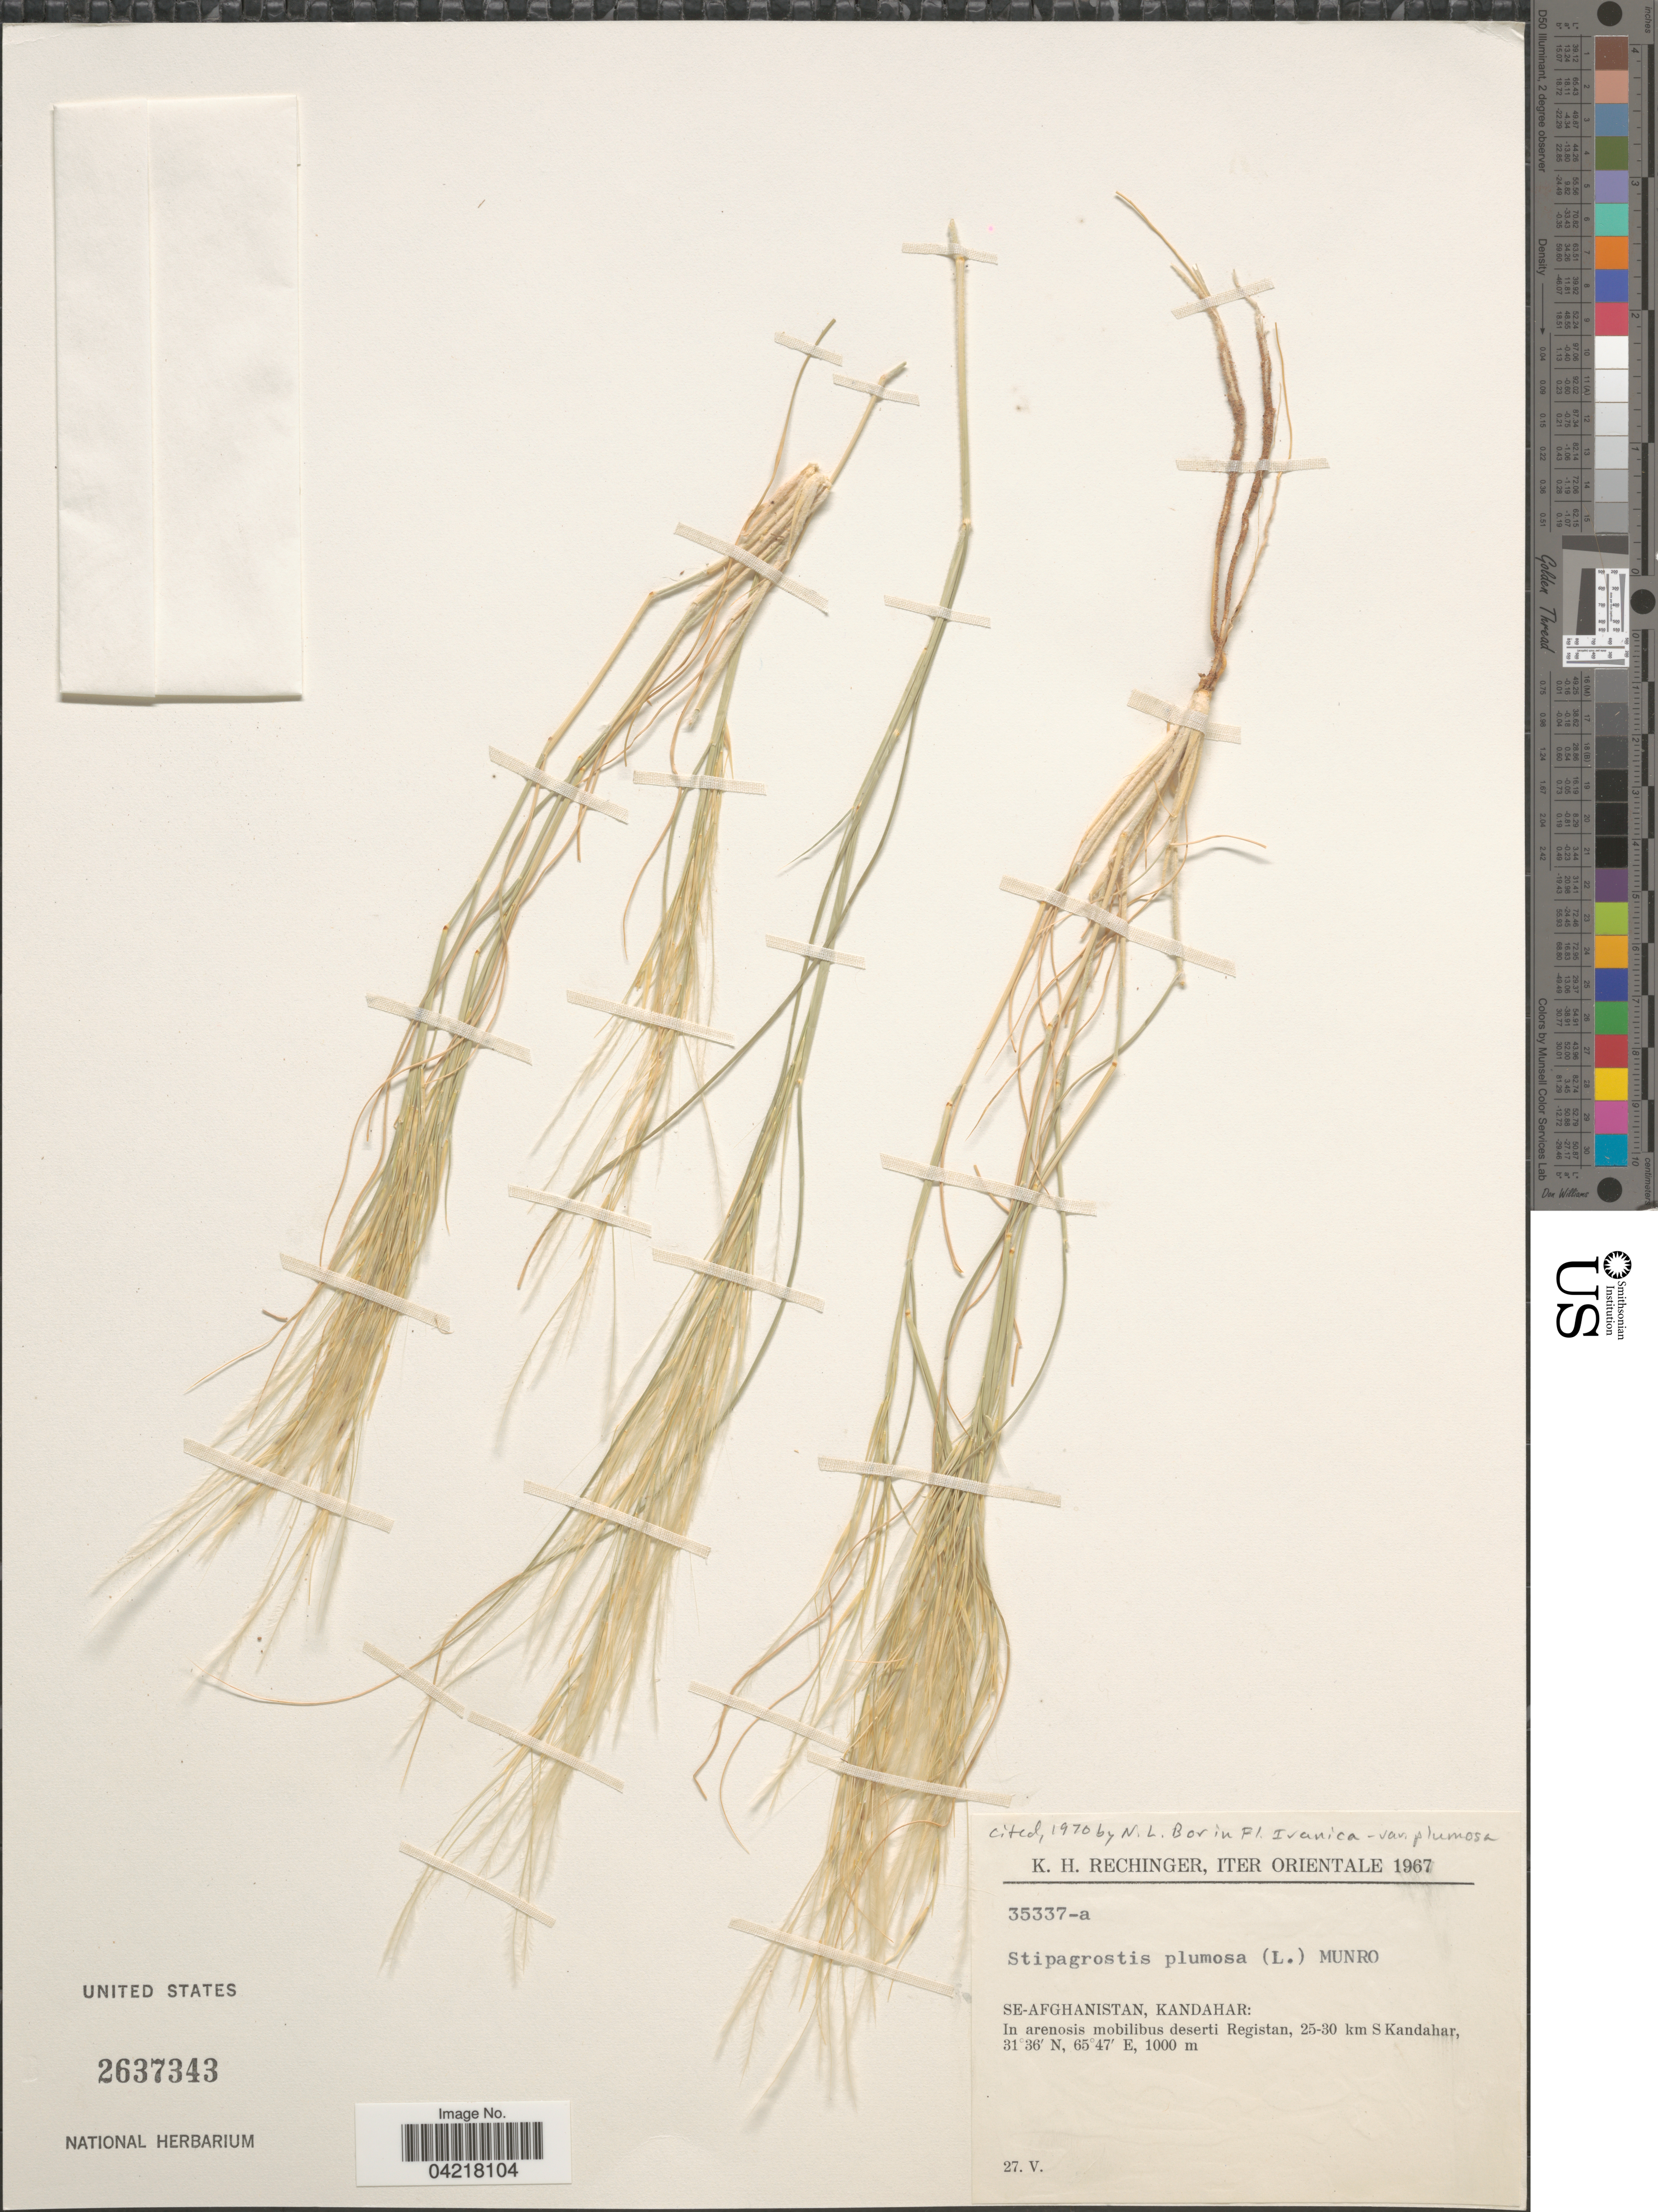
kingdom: Plantae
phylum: Tracheophyta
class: Liliopsida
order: Poales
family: Poaceae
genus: Stipagrostis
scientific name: Stipagrostis plumosa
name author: (L.) Munro ex T. Anderson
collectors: K. H. Rechinger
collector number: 35337-a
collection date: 1967-05-27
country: Afghanistan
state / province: Kandahar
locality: Iter Orientale 1967. SE-Afghanistan: In arenosis mobilibus deserti Registan, 25-30 km S Kandahar.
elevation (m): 1000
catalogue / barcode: US 2637343